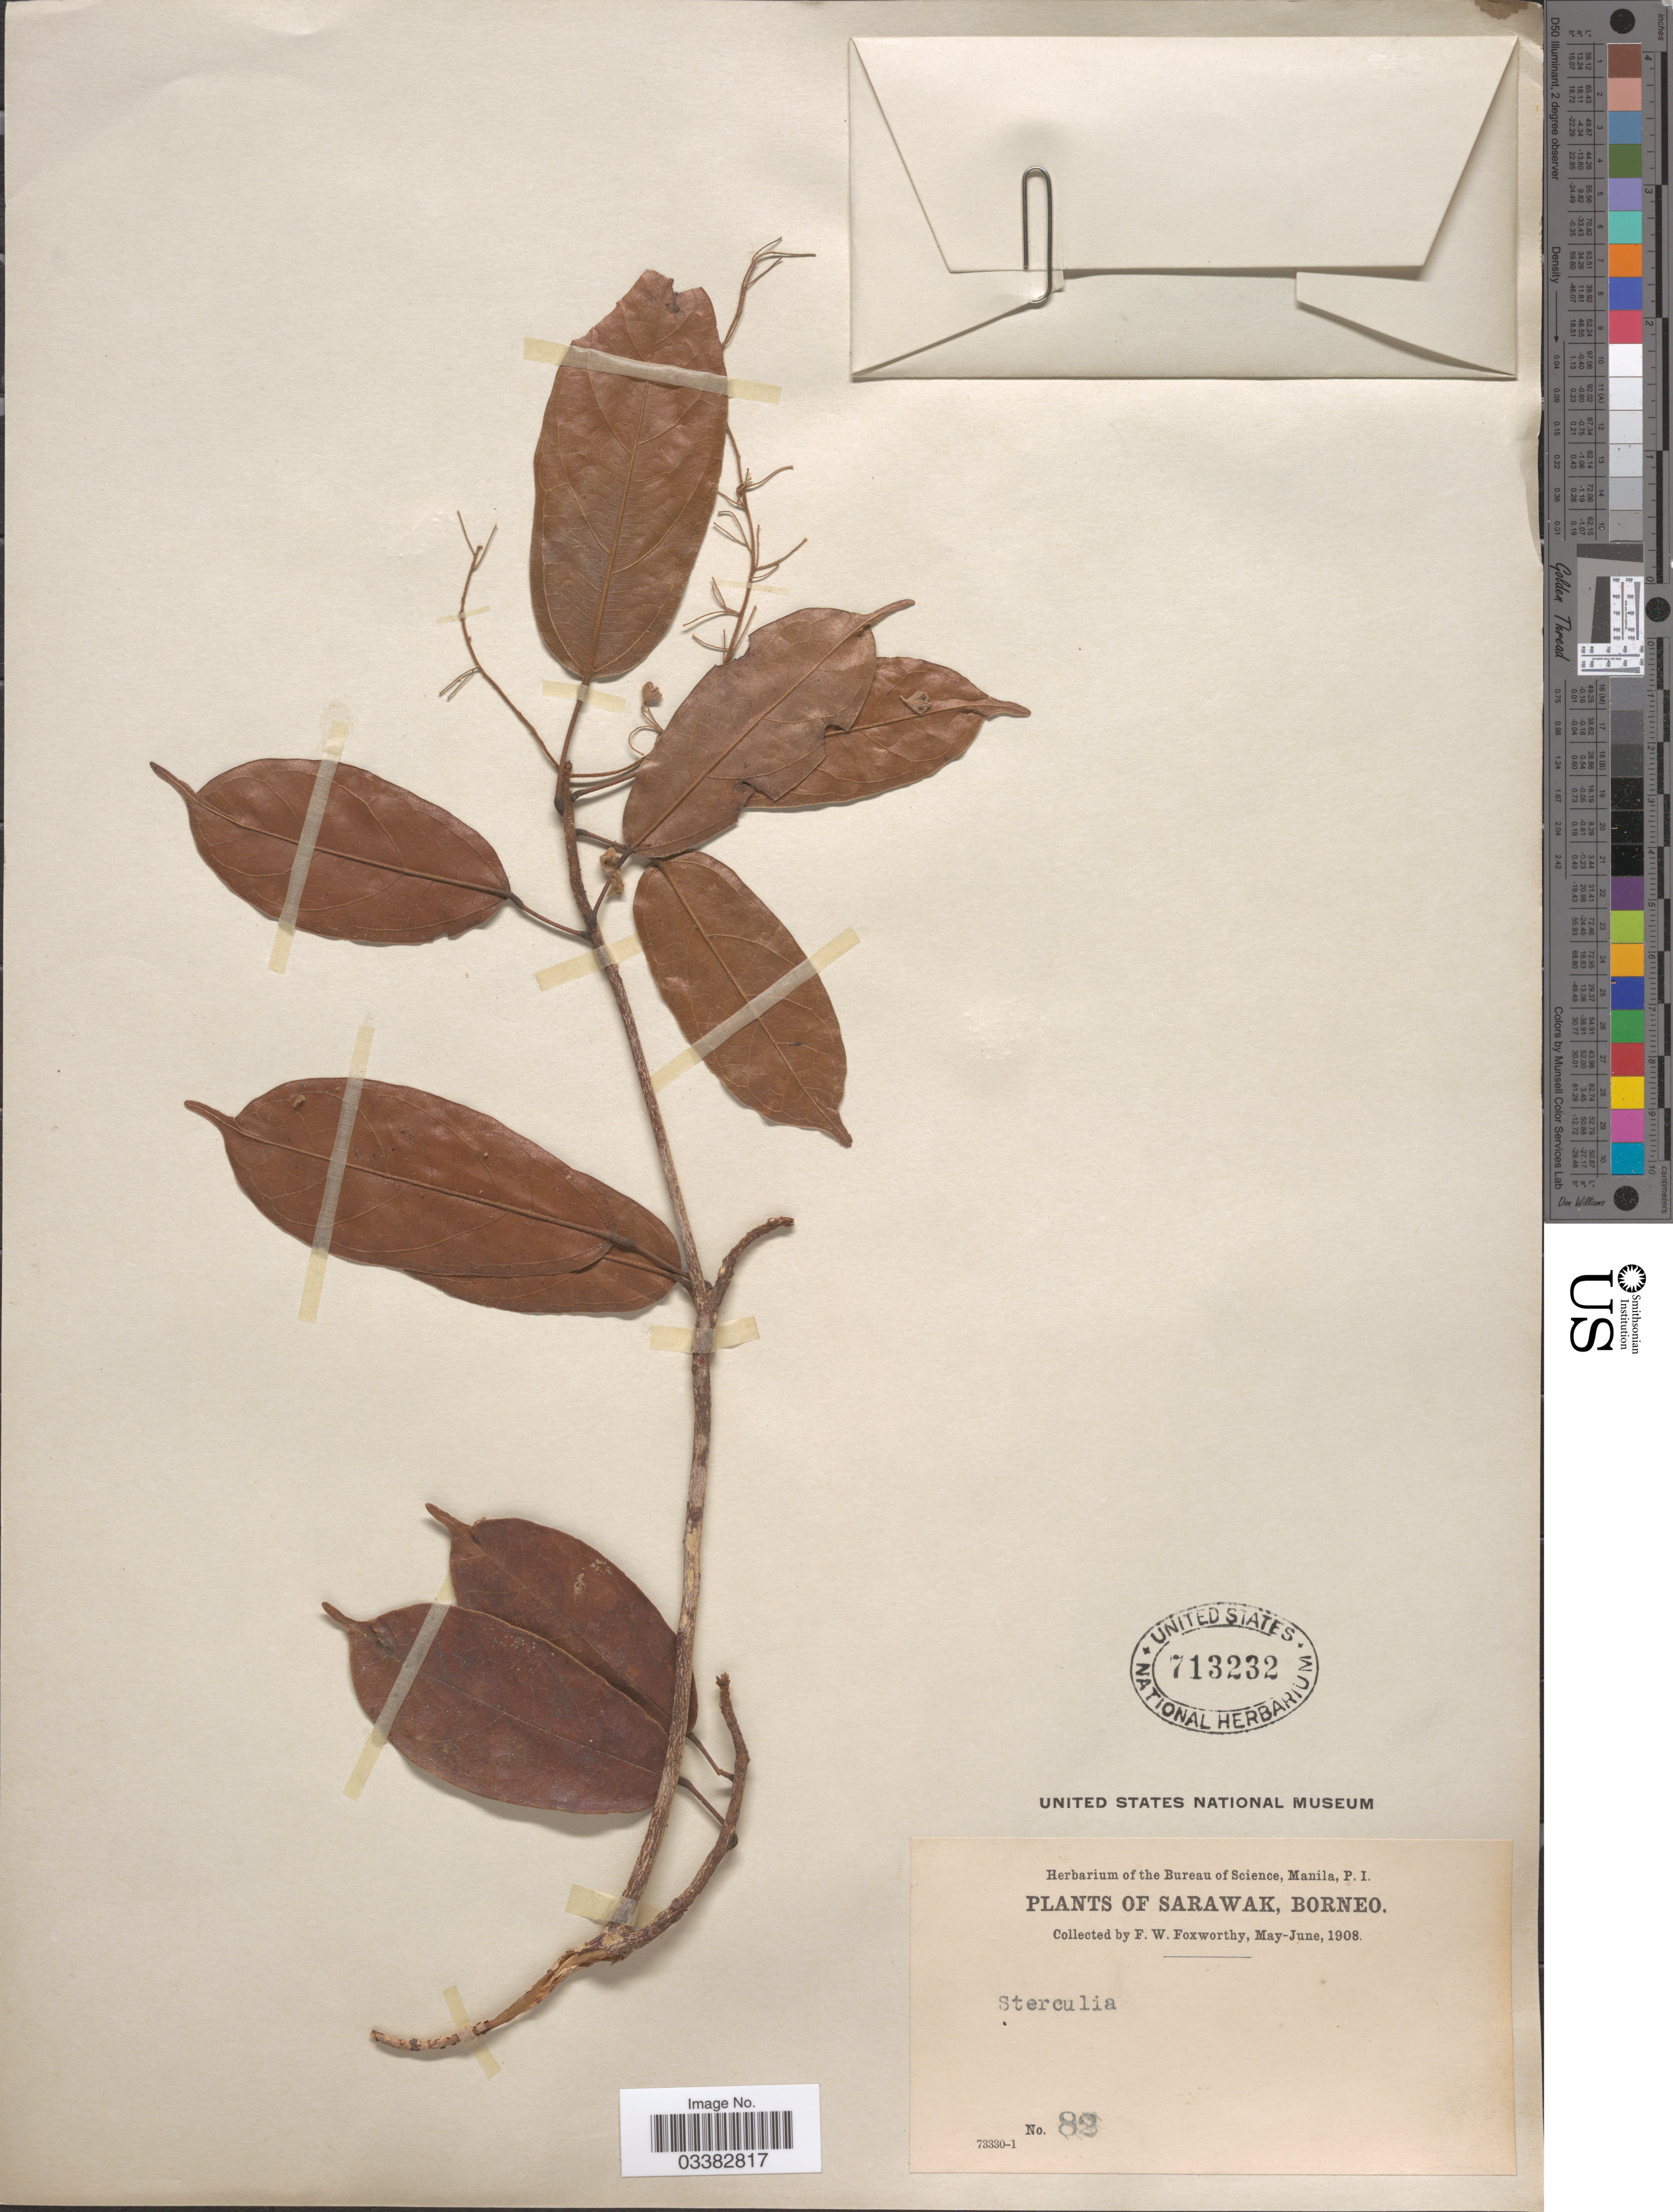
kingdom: Plantae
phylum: Tracheophyta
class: Magnoliopsida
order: Malvales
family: Malvaceae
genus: Sterculia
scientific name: Sterculia sp.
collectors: F. W. Foxworthy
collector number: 82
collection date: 1908-05/1908-06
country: Malaysia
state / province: Sarawak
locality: Borneo.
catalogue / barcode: US 713232